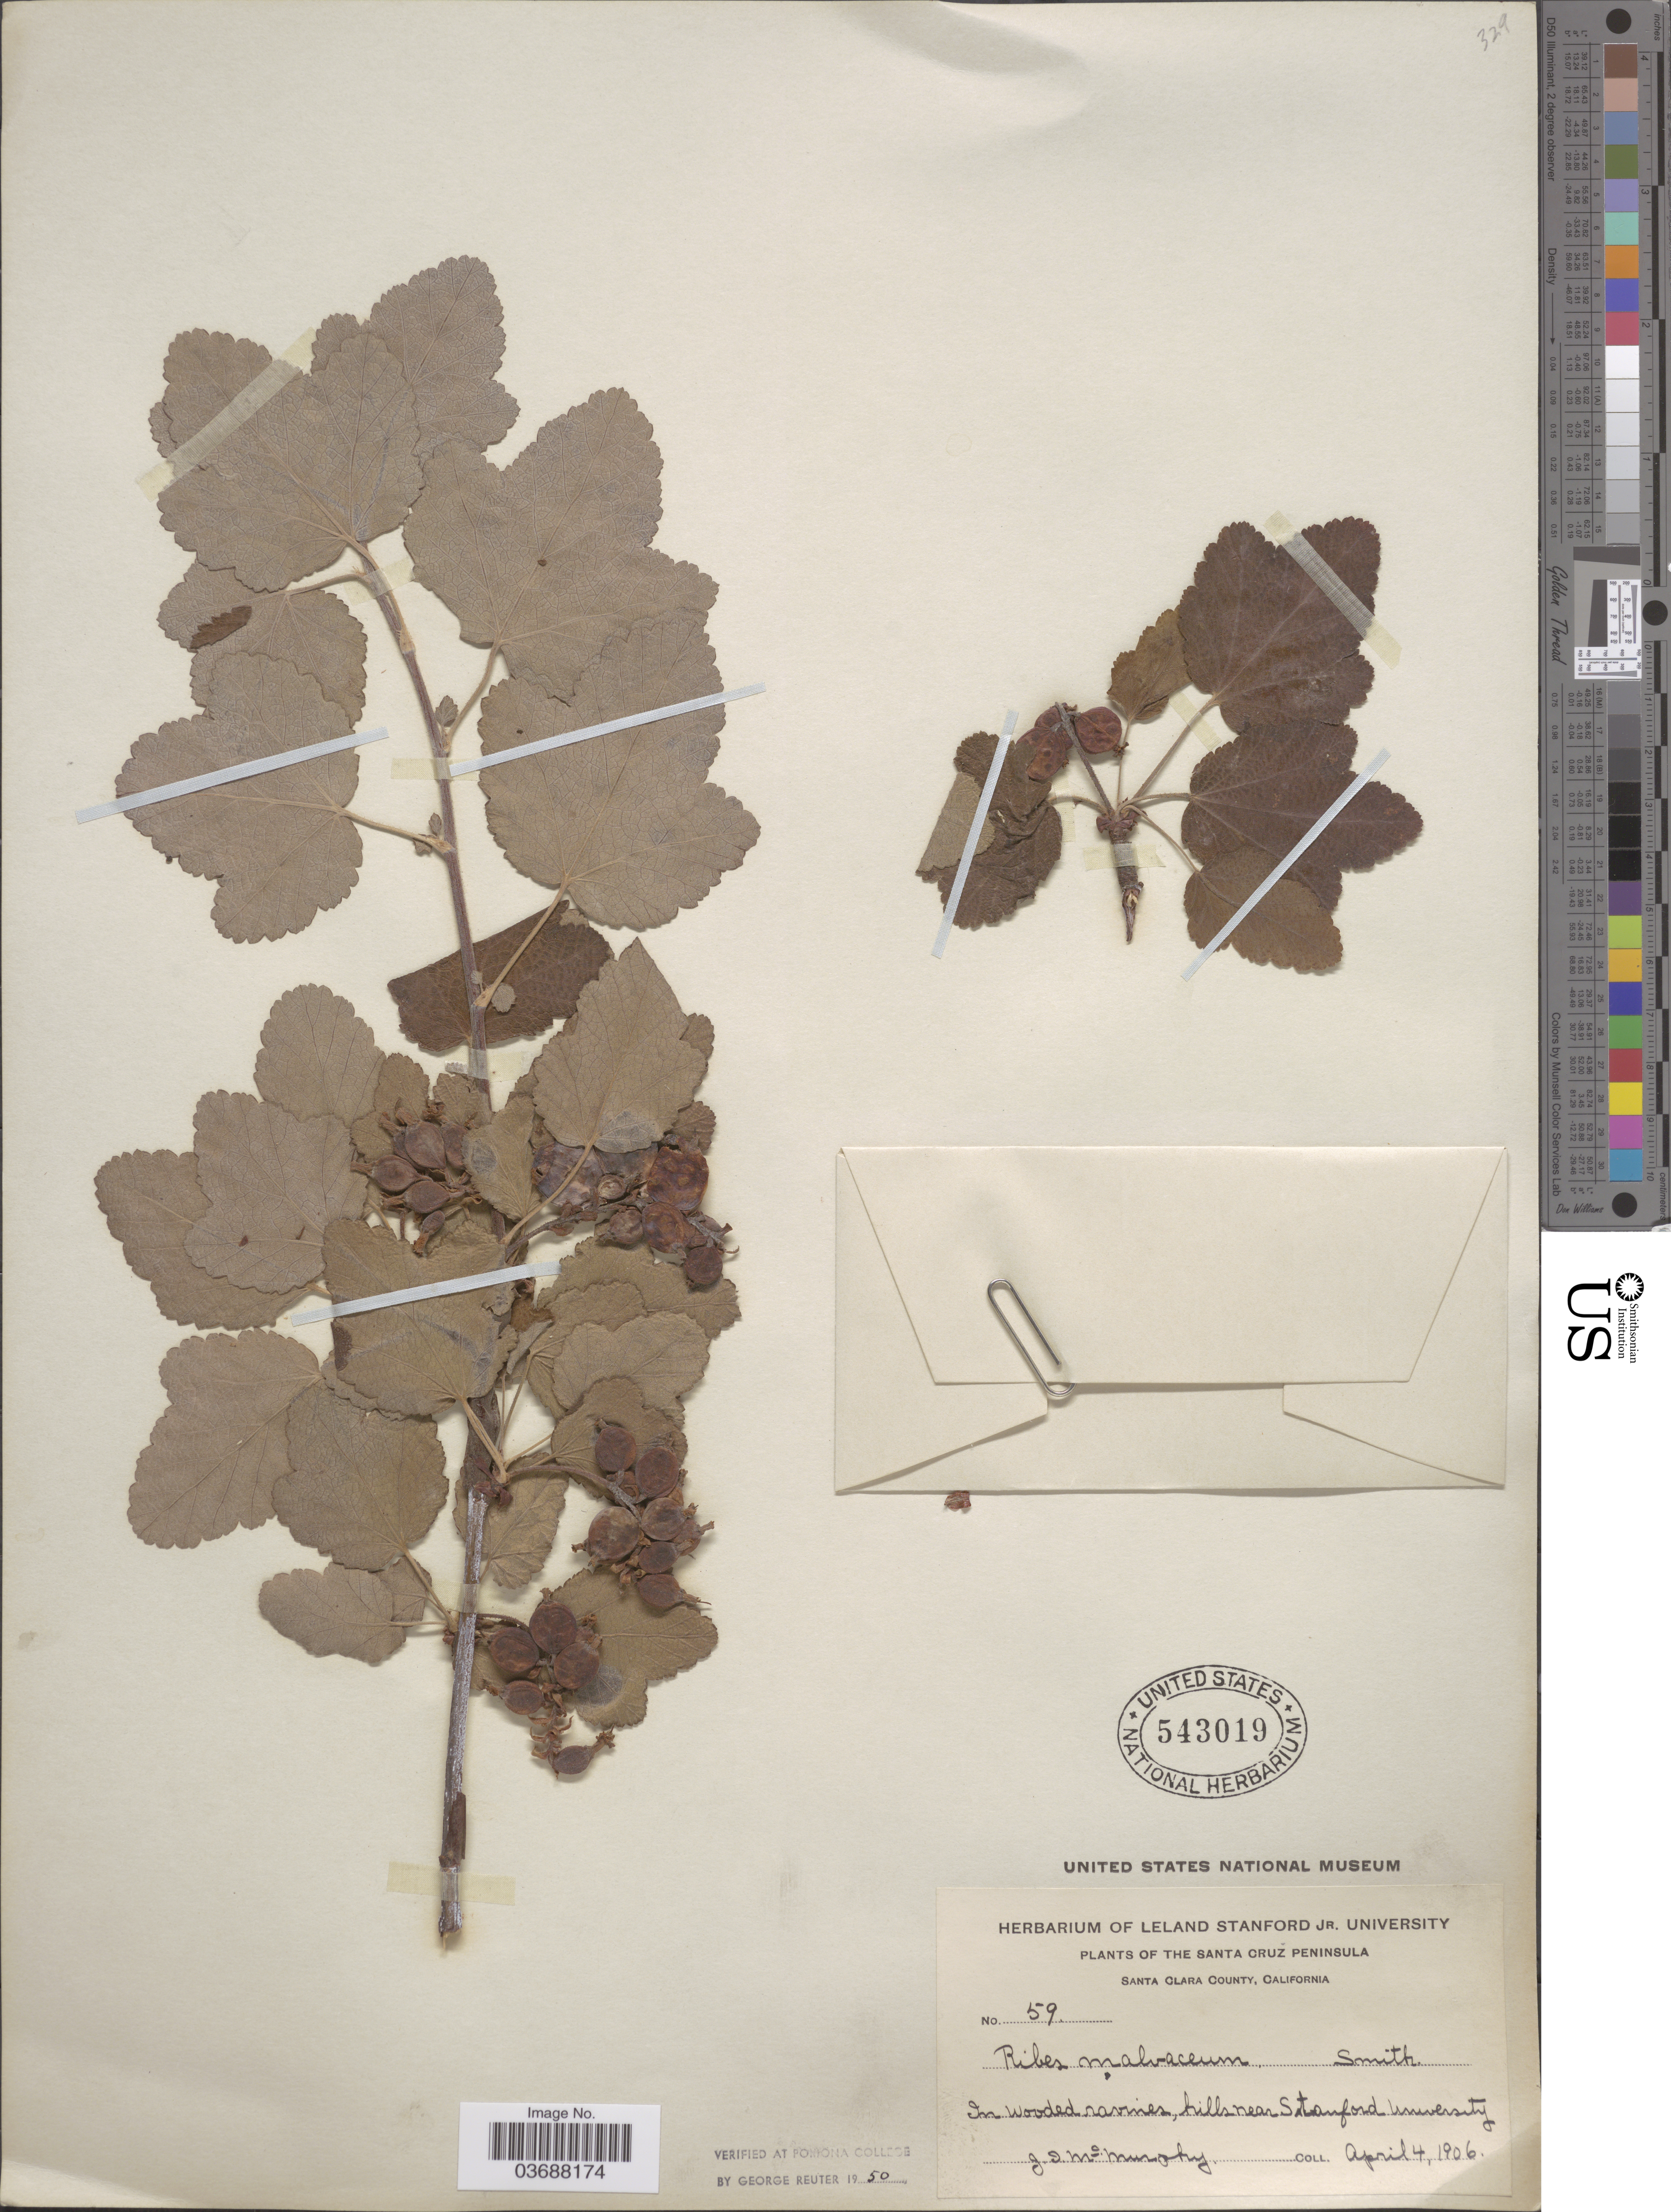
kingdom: Plantae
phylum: Tracheophyta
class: Magnoliopsida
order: Saxifragales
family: Grossulariaceae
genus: Ribes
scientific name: Ribes malvaceum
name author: Sm.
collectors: J. McMurphy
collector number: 59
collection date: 1906-04-04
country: United States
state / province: California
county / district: Santa Clara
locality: The Santa Cruz Peninsula. Santa Clara County. In wooded ravines, hills near Stanford University.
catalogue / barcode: US 543019